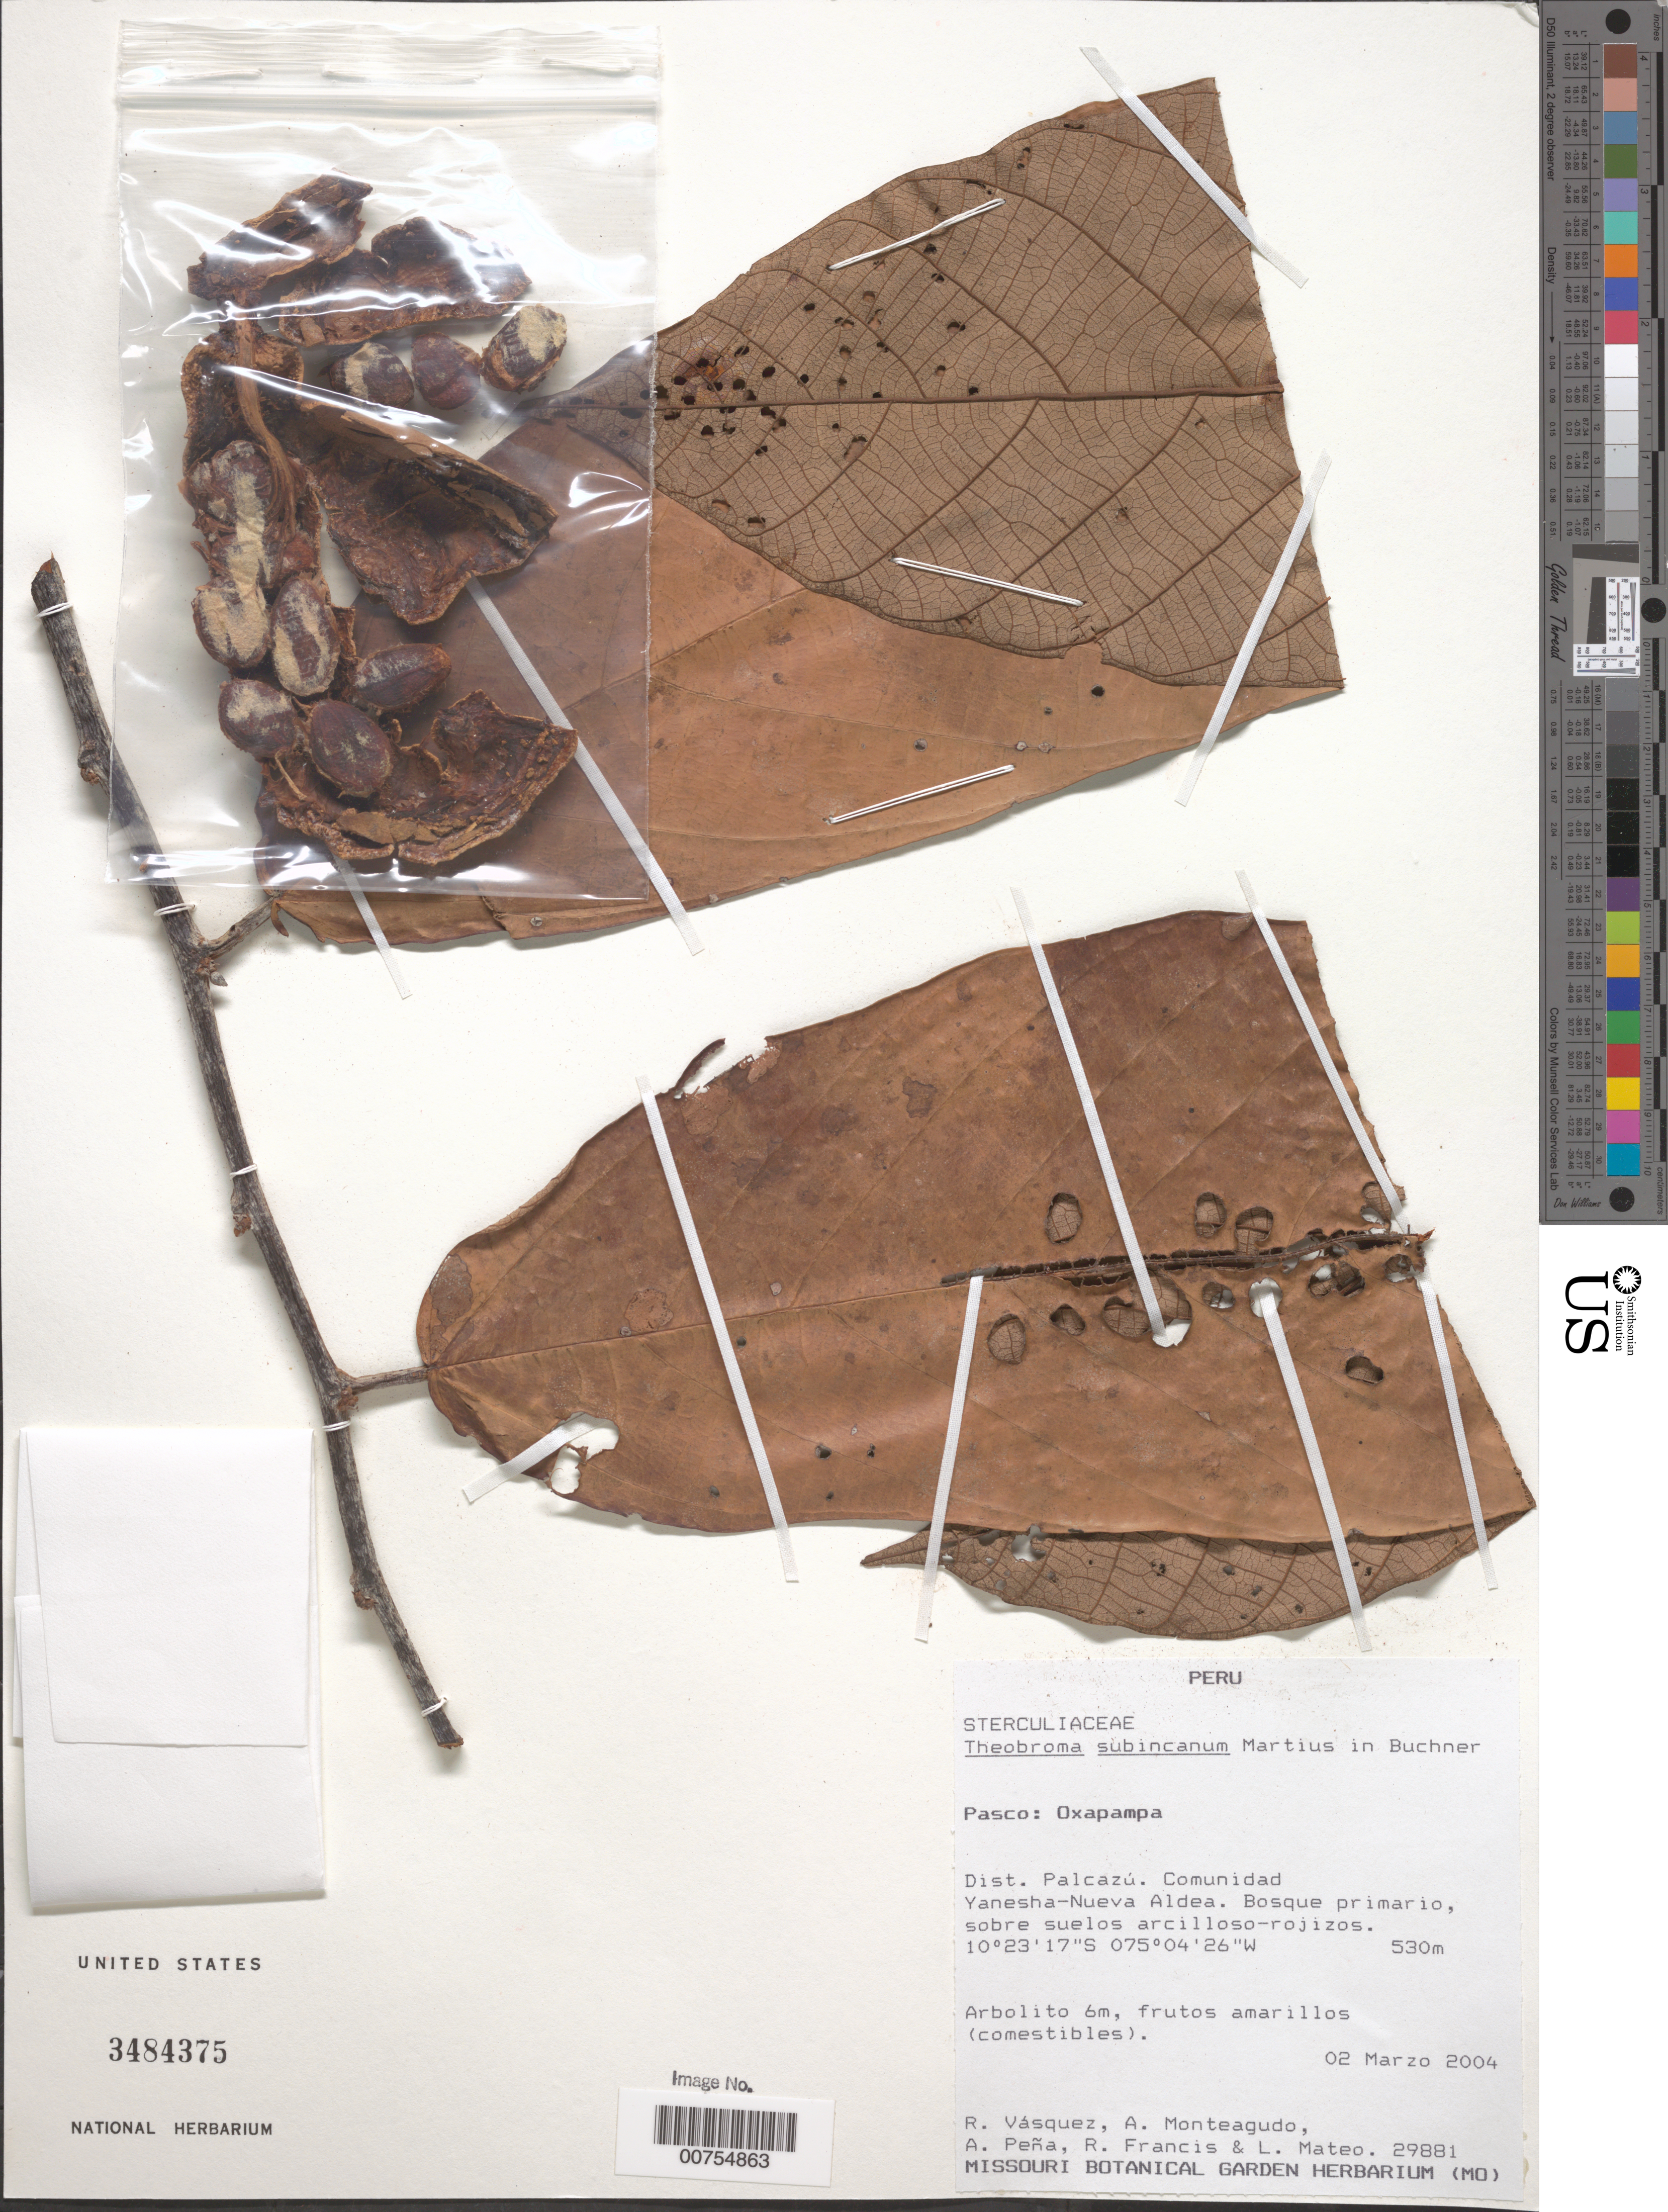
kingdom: Plantae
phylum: Tracheophyta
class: Magnoliopsida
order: Malvales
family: Malvaceae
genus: Theobroma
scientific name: Theobroma subincanum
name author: Mart.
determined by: Vásquez, R.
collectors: R. Vásquez & et al.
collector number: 29881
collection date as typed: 02 Mar 2004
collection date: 2004-03-02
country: Peru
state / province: Pasco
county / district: Oxapampa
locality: Palcazú. Comunidad Yanesha-Nueva Aldea.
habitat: Bosque primario.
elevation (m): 530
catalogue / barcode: US 3484375